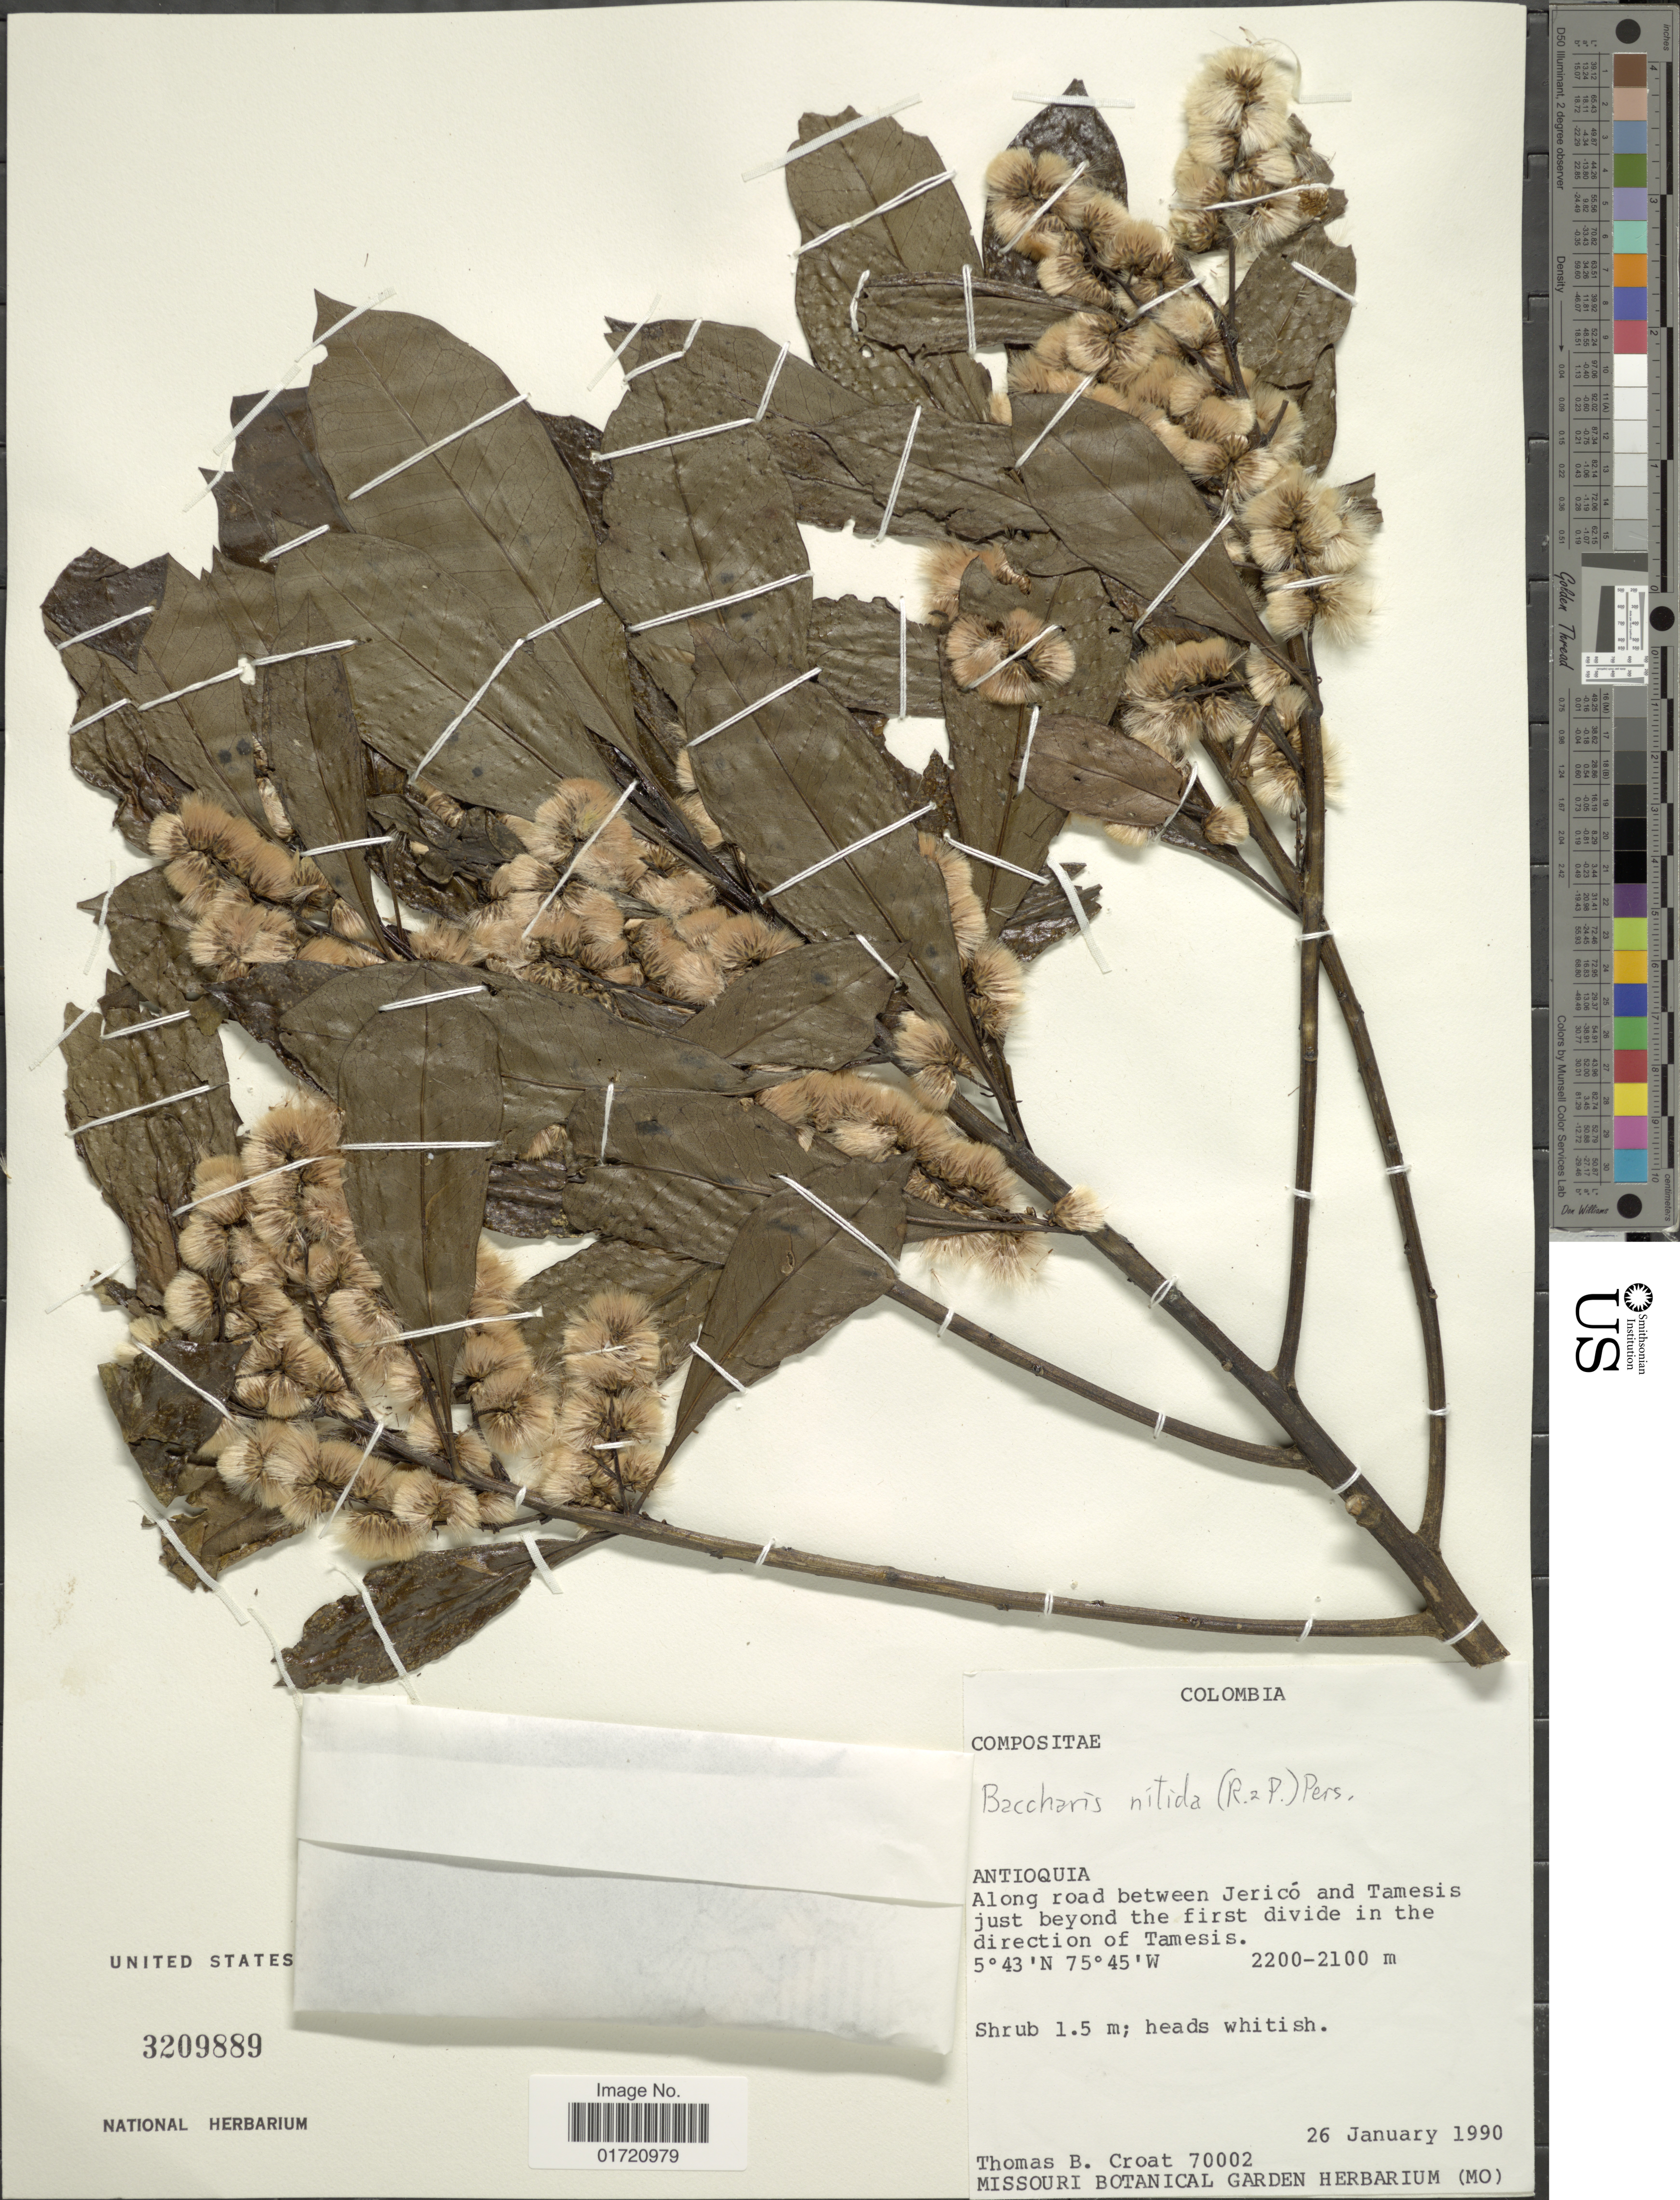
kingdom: Plantae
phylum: Tracheophyta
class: Magnoliopsida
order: Asterales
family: Asteraceae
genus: Baccharis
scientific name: Baccharis nitida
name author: (Ruiz & Pav.) Pers.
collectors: T. B. Croat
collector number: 70002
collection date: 1990-01-26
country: Colombia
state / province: Antioquia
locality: Along road between Jerico and Tamesis just beyond the first divide in the direction of Tamesis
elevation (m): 2100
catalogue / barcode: US 3209889